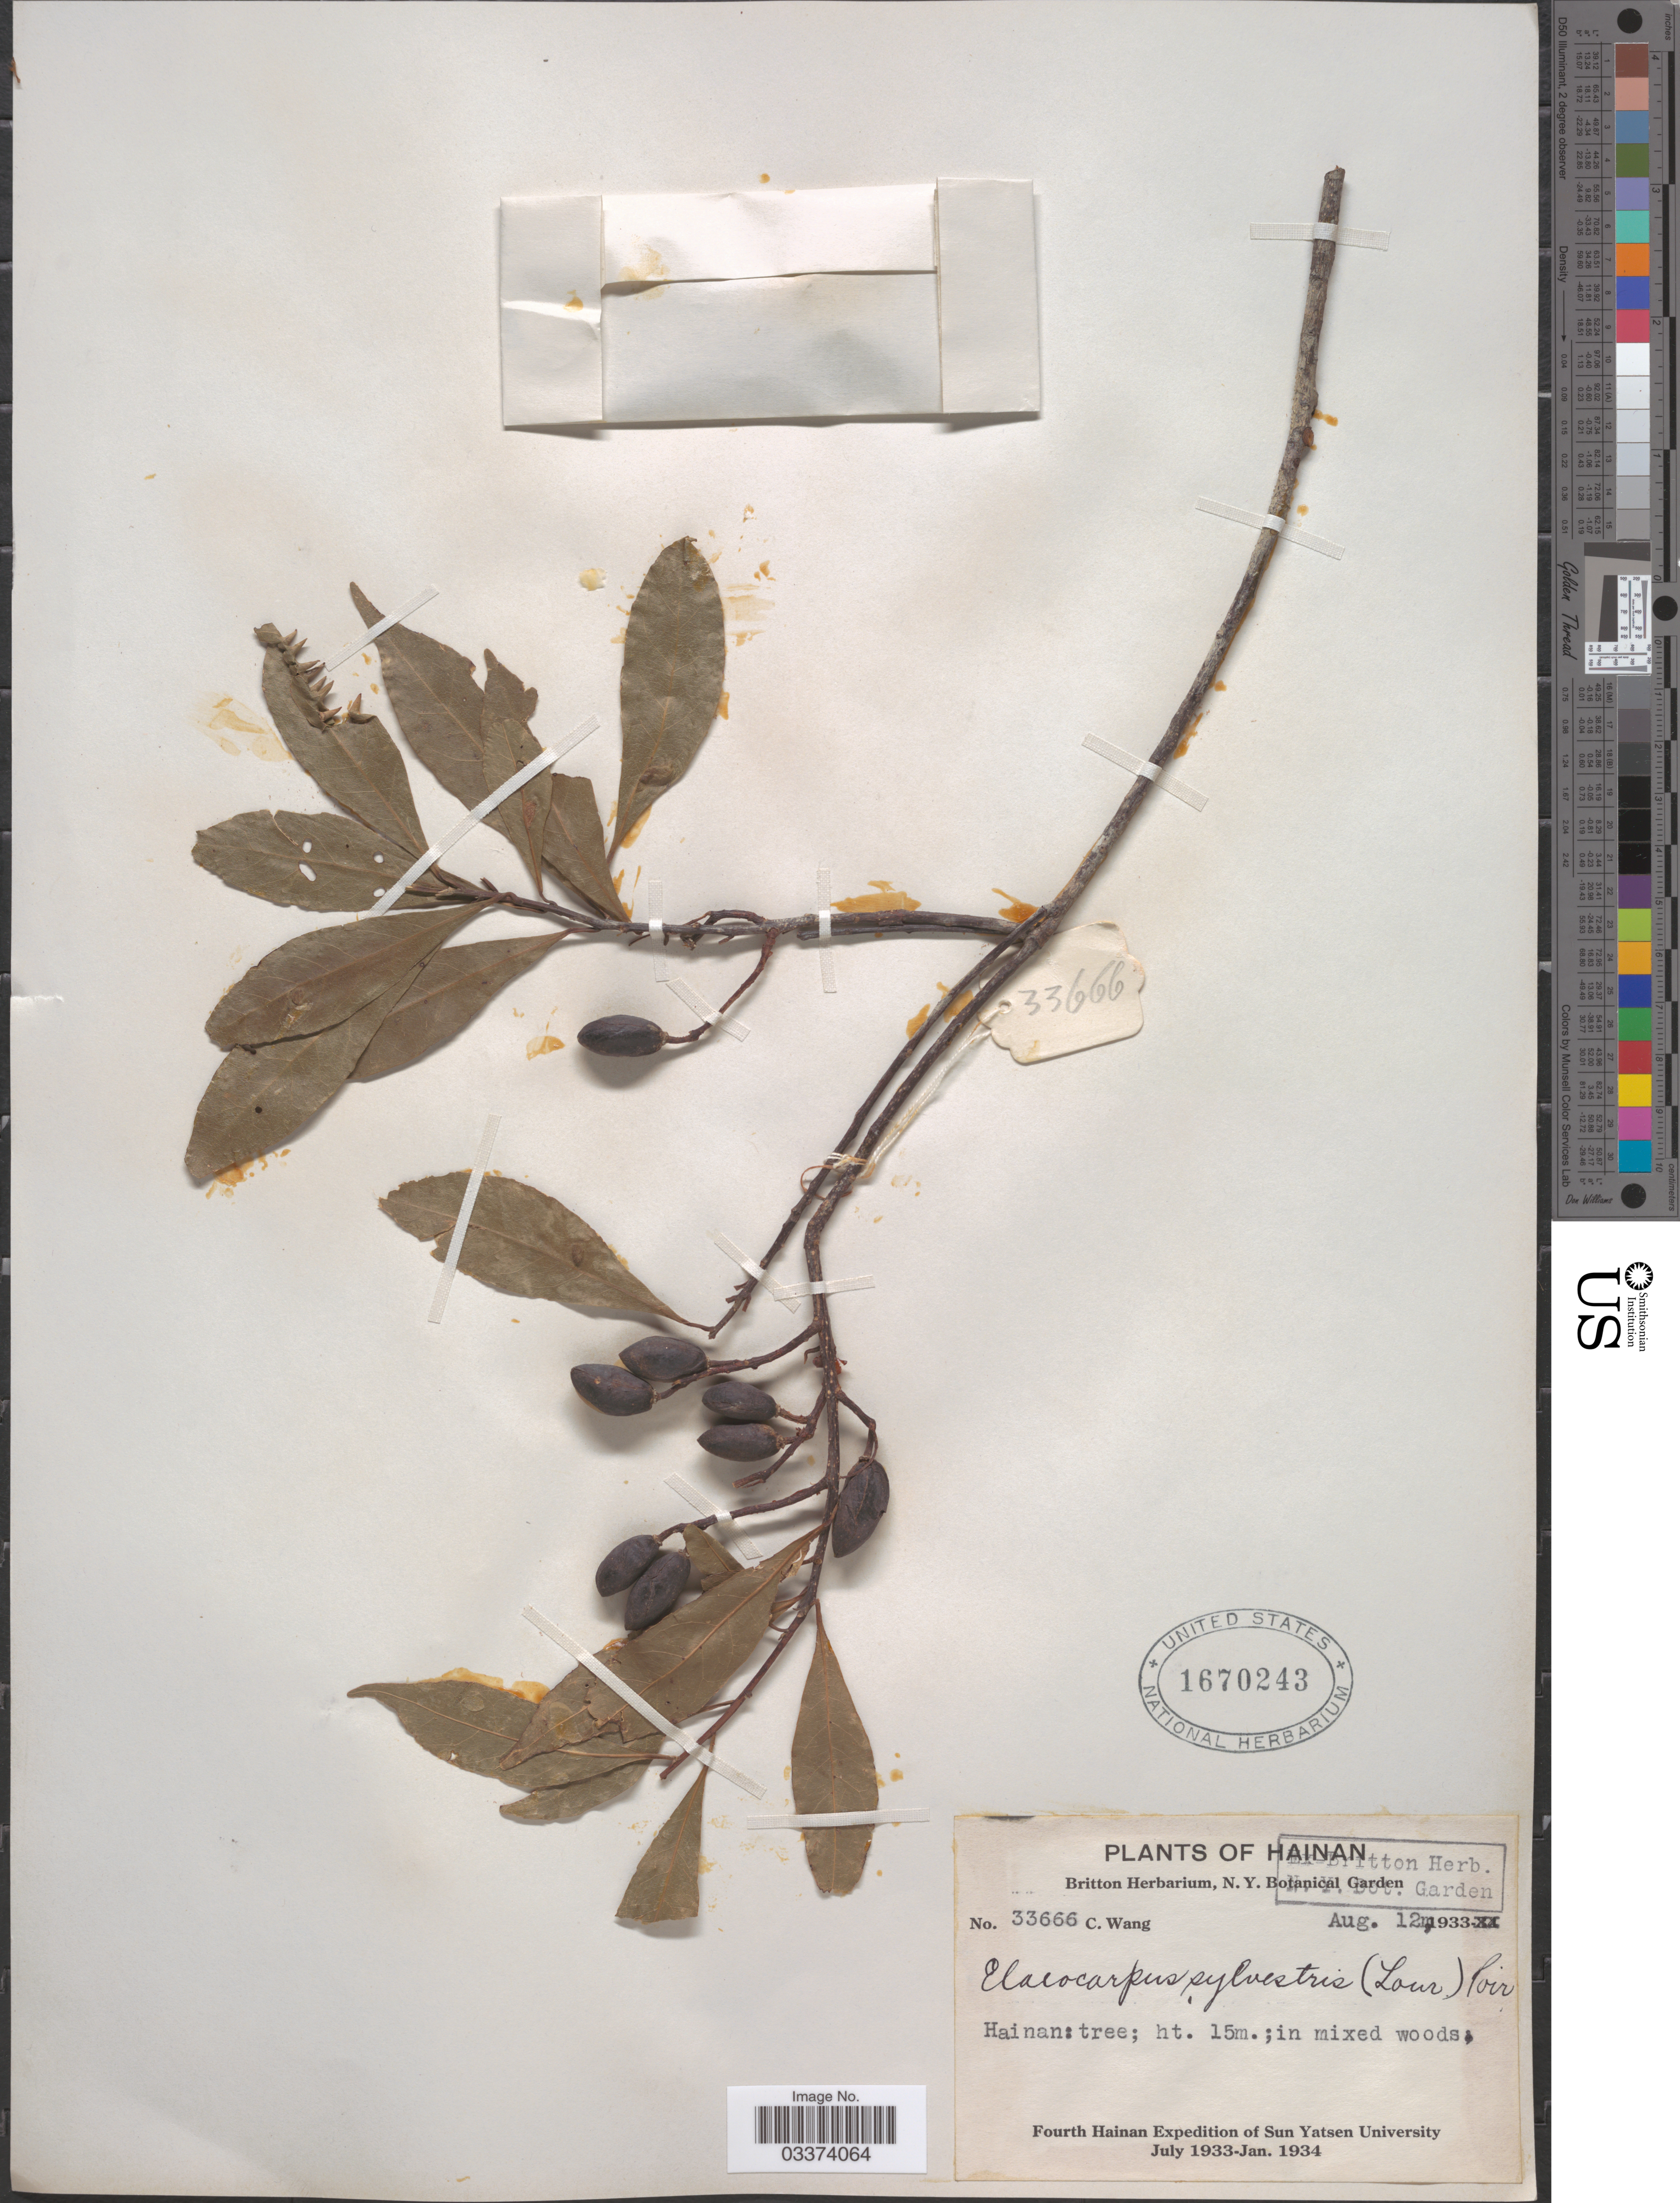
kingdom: Plantae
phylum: Tracheophyta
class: Magnoliopsida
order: Oxalidales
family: Elaeocarpaceae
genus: Elaeocarpus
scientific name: Elaeocarpus sylvestris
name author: (Lour.) Poir.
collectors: C. Wang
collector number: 33666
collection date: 1933-08-12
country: China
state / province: Hainan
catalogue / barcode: US 1670243